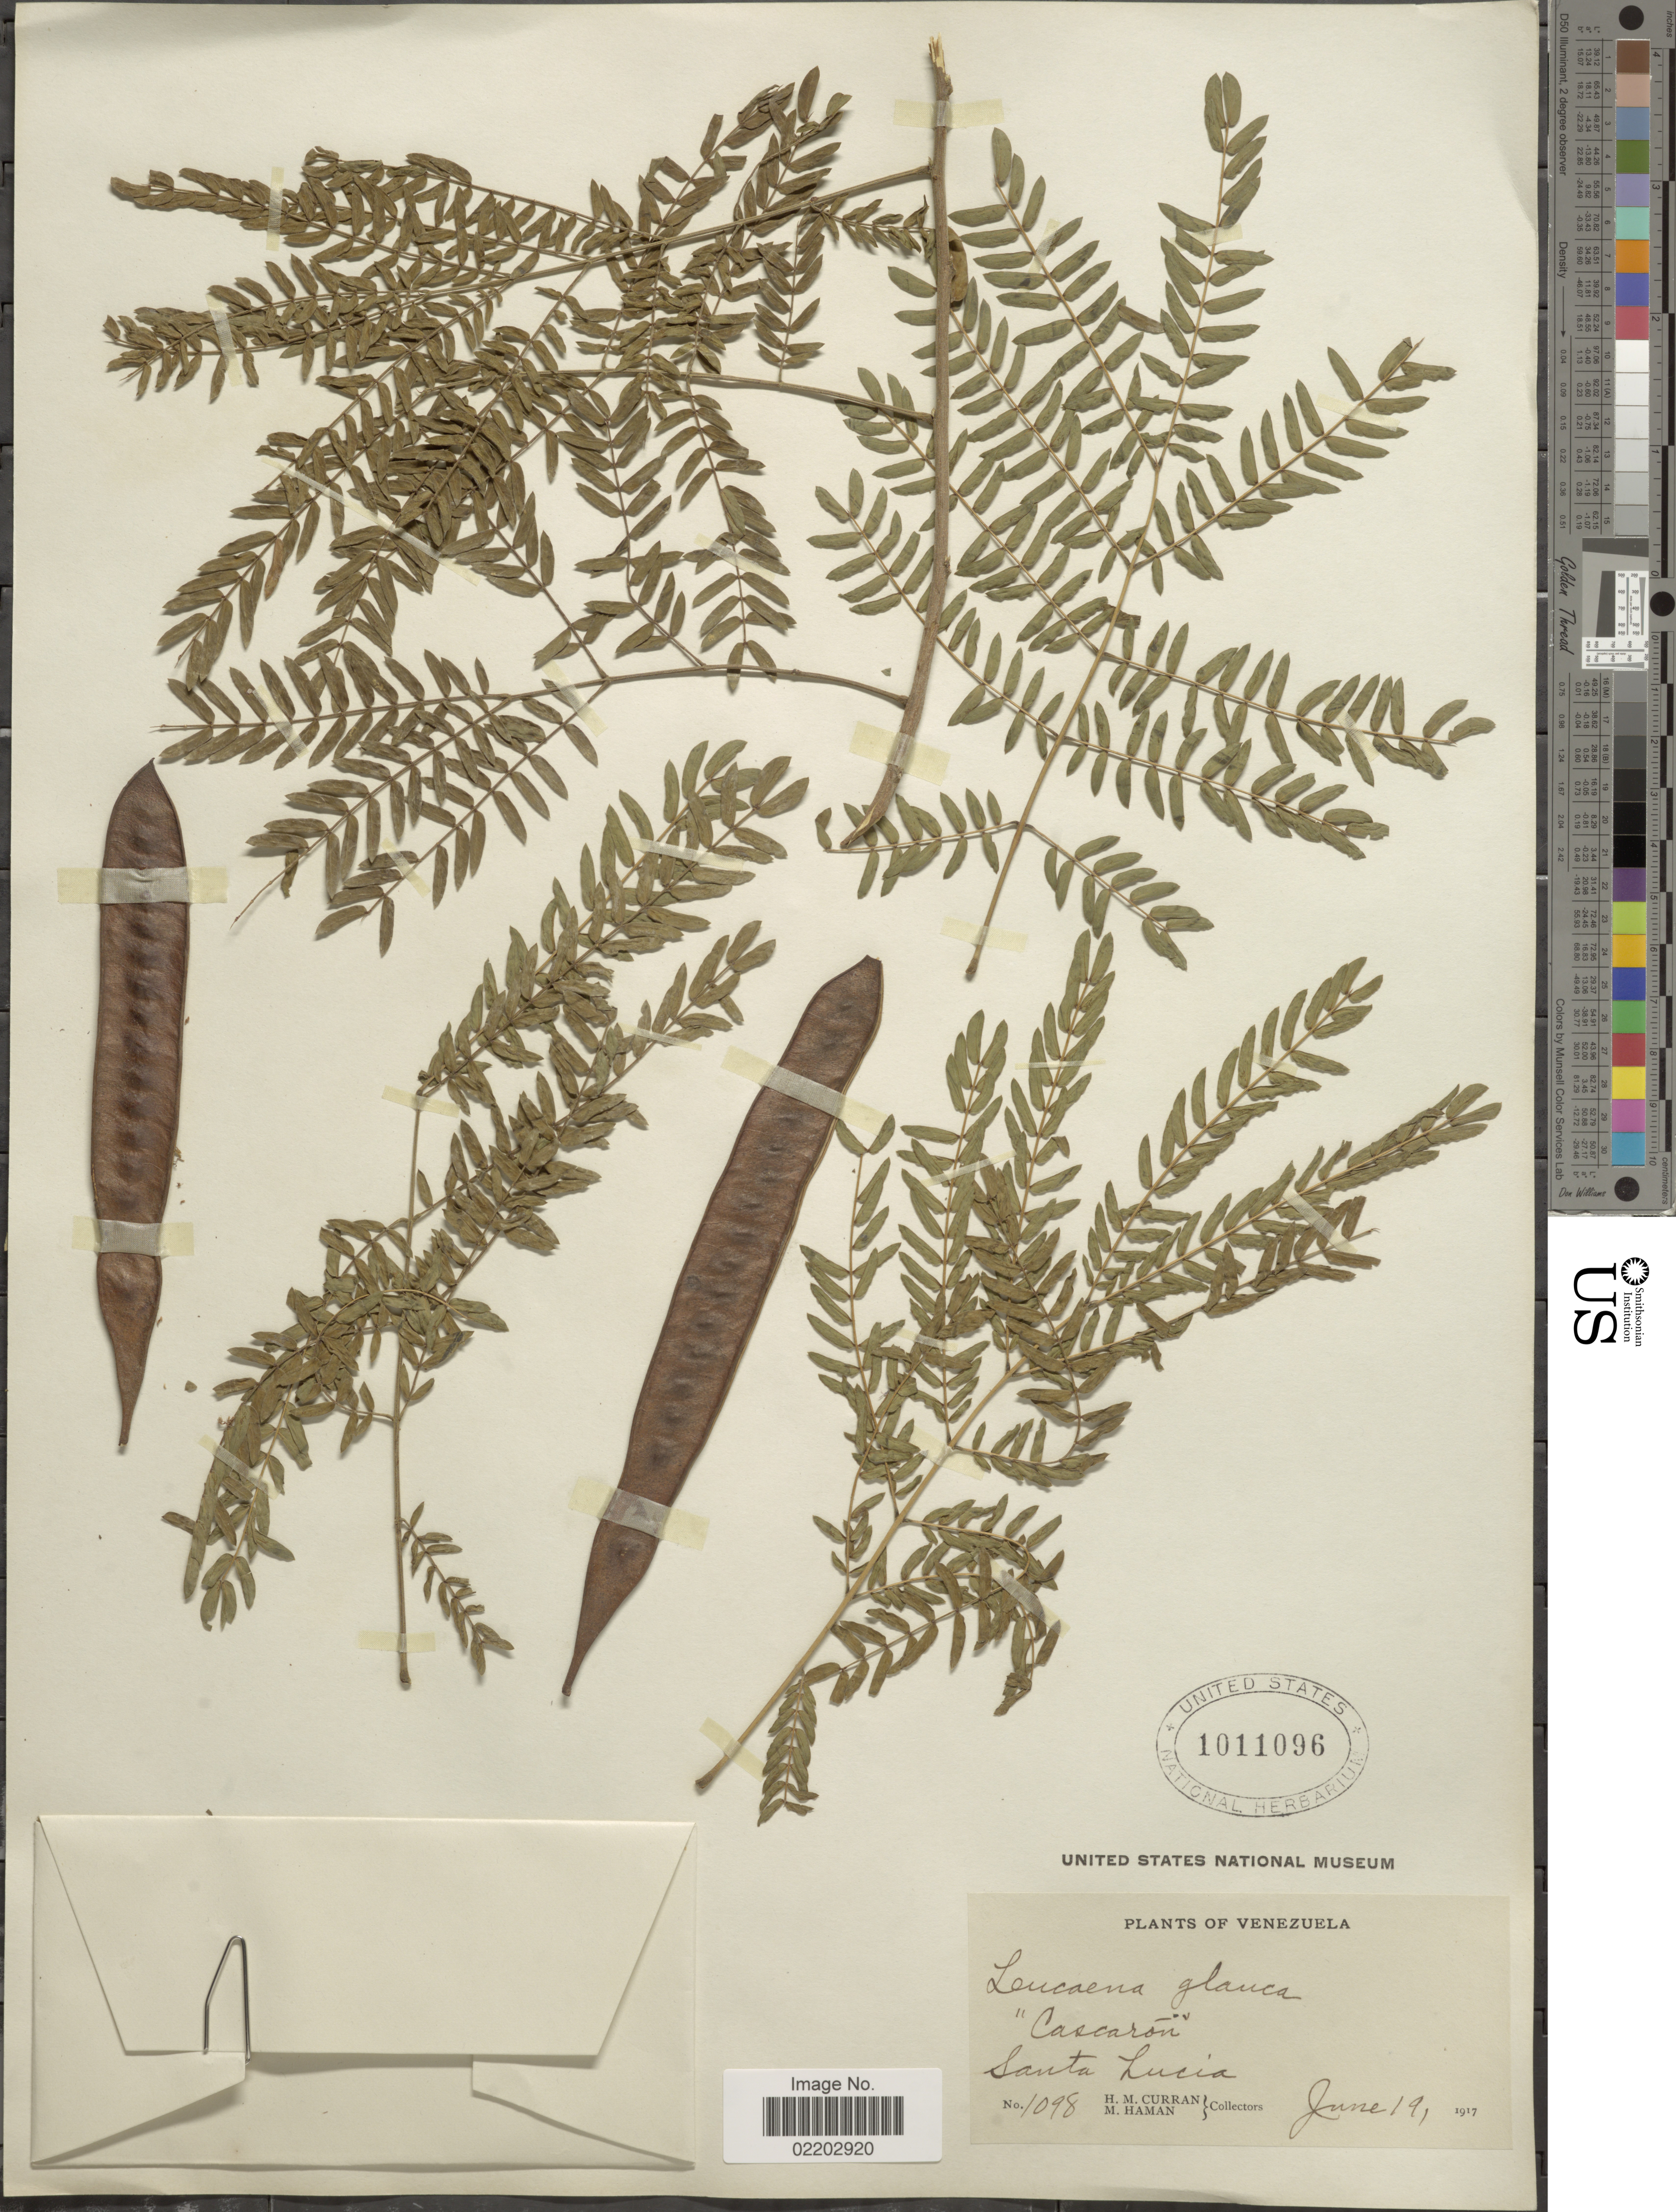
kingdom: Plantae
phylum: Tracheophyta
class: Magnoliopsida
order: Fabales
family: Fabaceae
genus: Leucaena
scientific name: Leucaena leucocephala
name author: (Lam.) de Wit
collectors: H. M. Curran & M. Haman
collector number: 1098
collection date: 1917-06-19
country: Venezuela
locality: Santa Lucia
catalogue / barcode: US 1011096